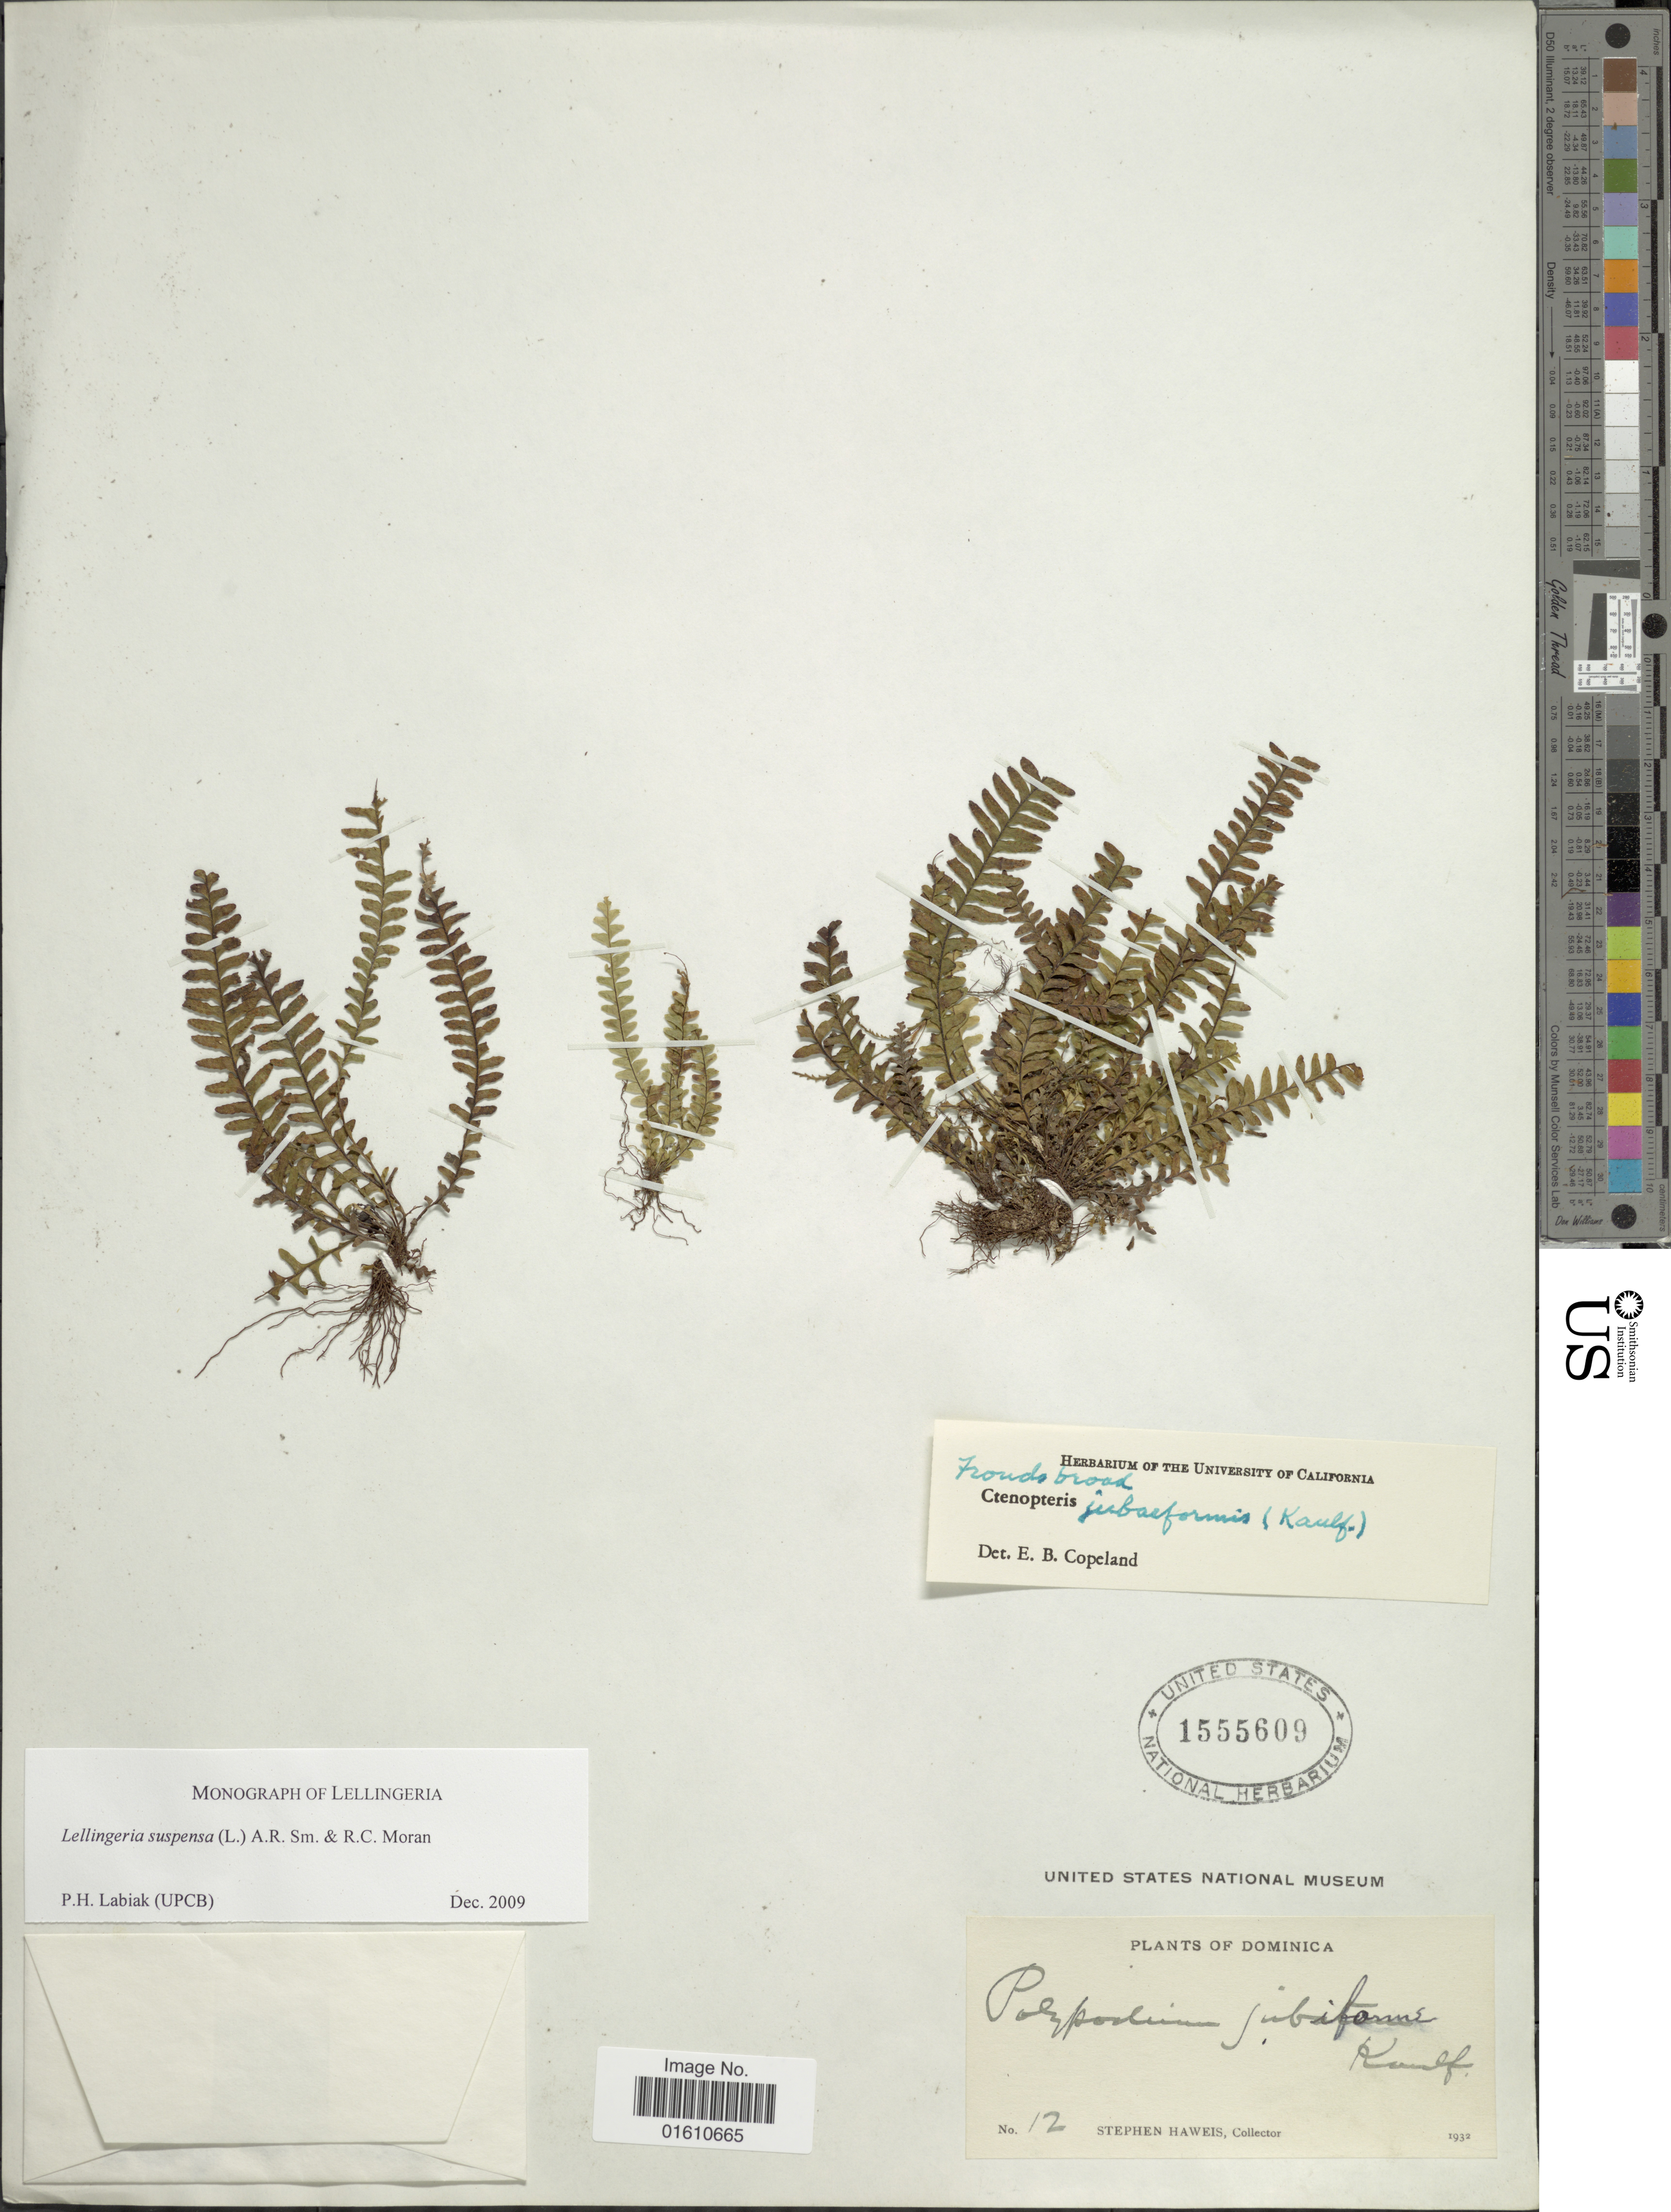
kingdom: Plantae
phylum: Tracheophyta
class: Polypodiopsida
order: Polypodiales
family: Polypodiaceae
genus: Lellingeria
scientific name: Lellingeria suspensa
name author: (L.) A.R. Sm. & R.C. Moran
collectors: S. Haweis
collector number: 12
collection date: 1932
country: Dominica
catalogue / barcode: US 1555609